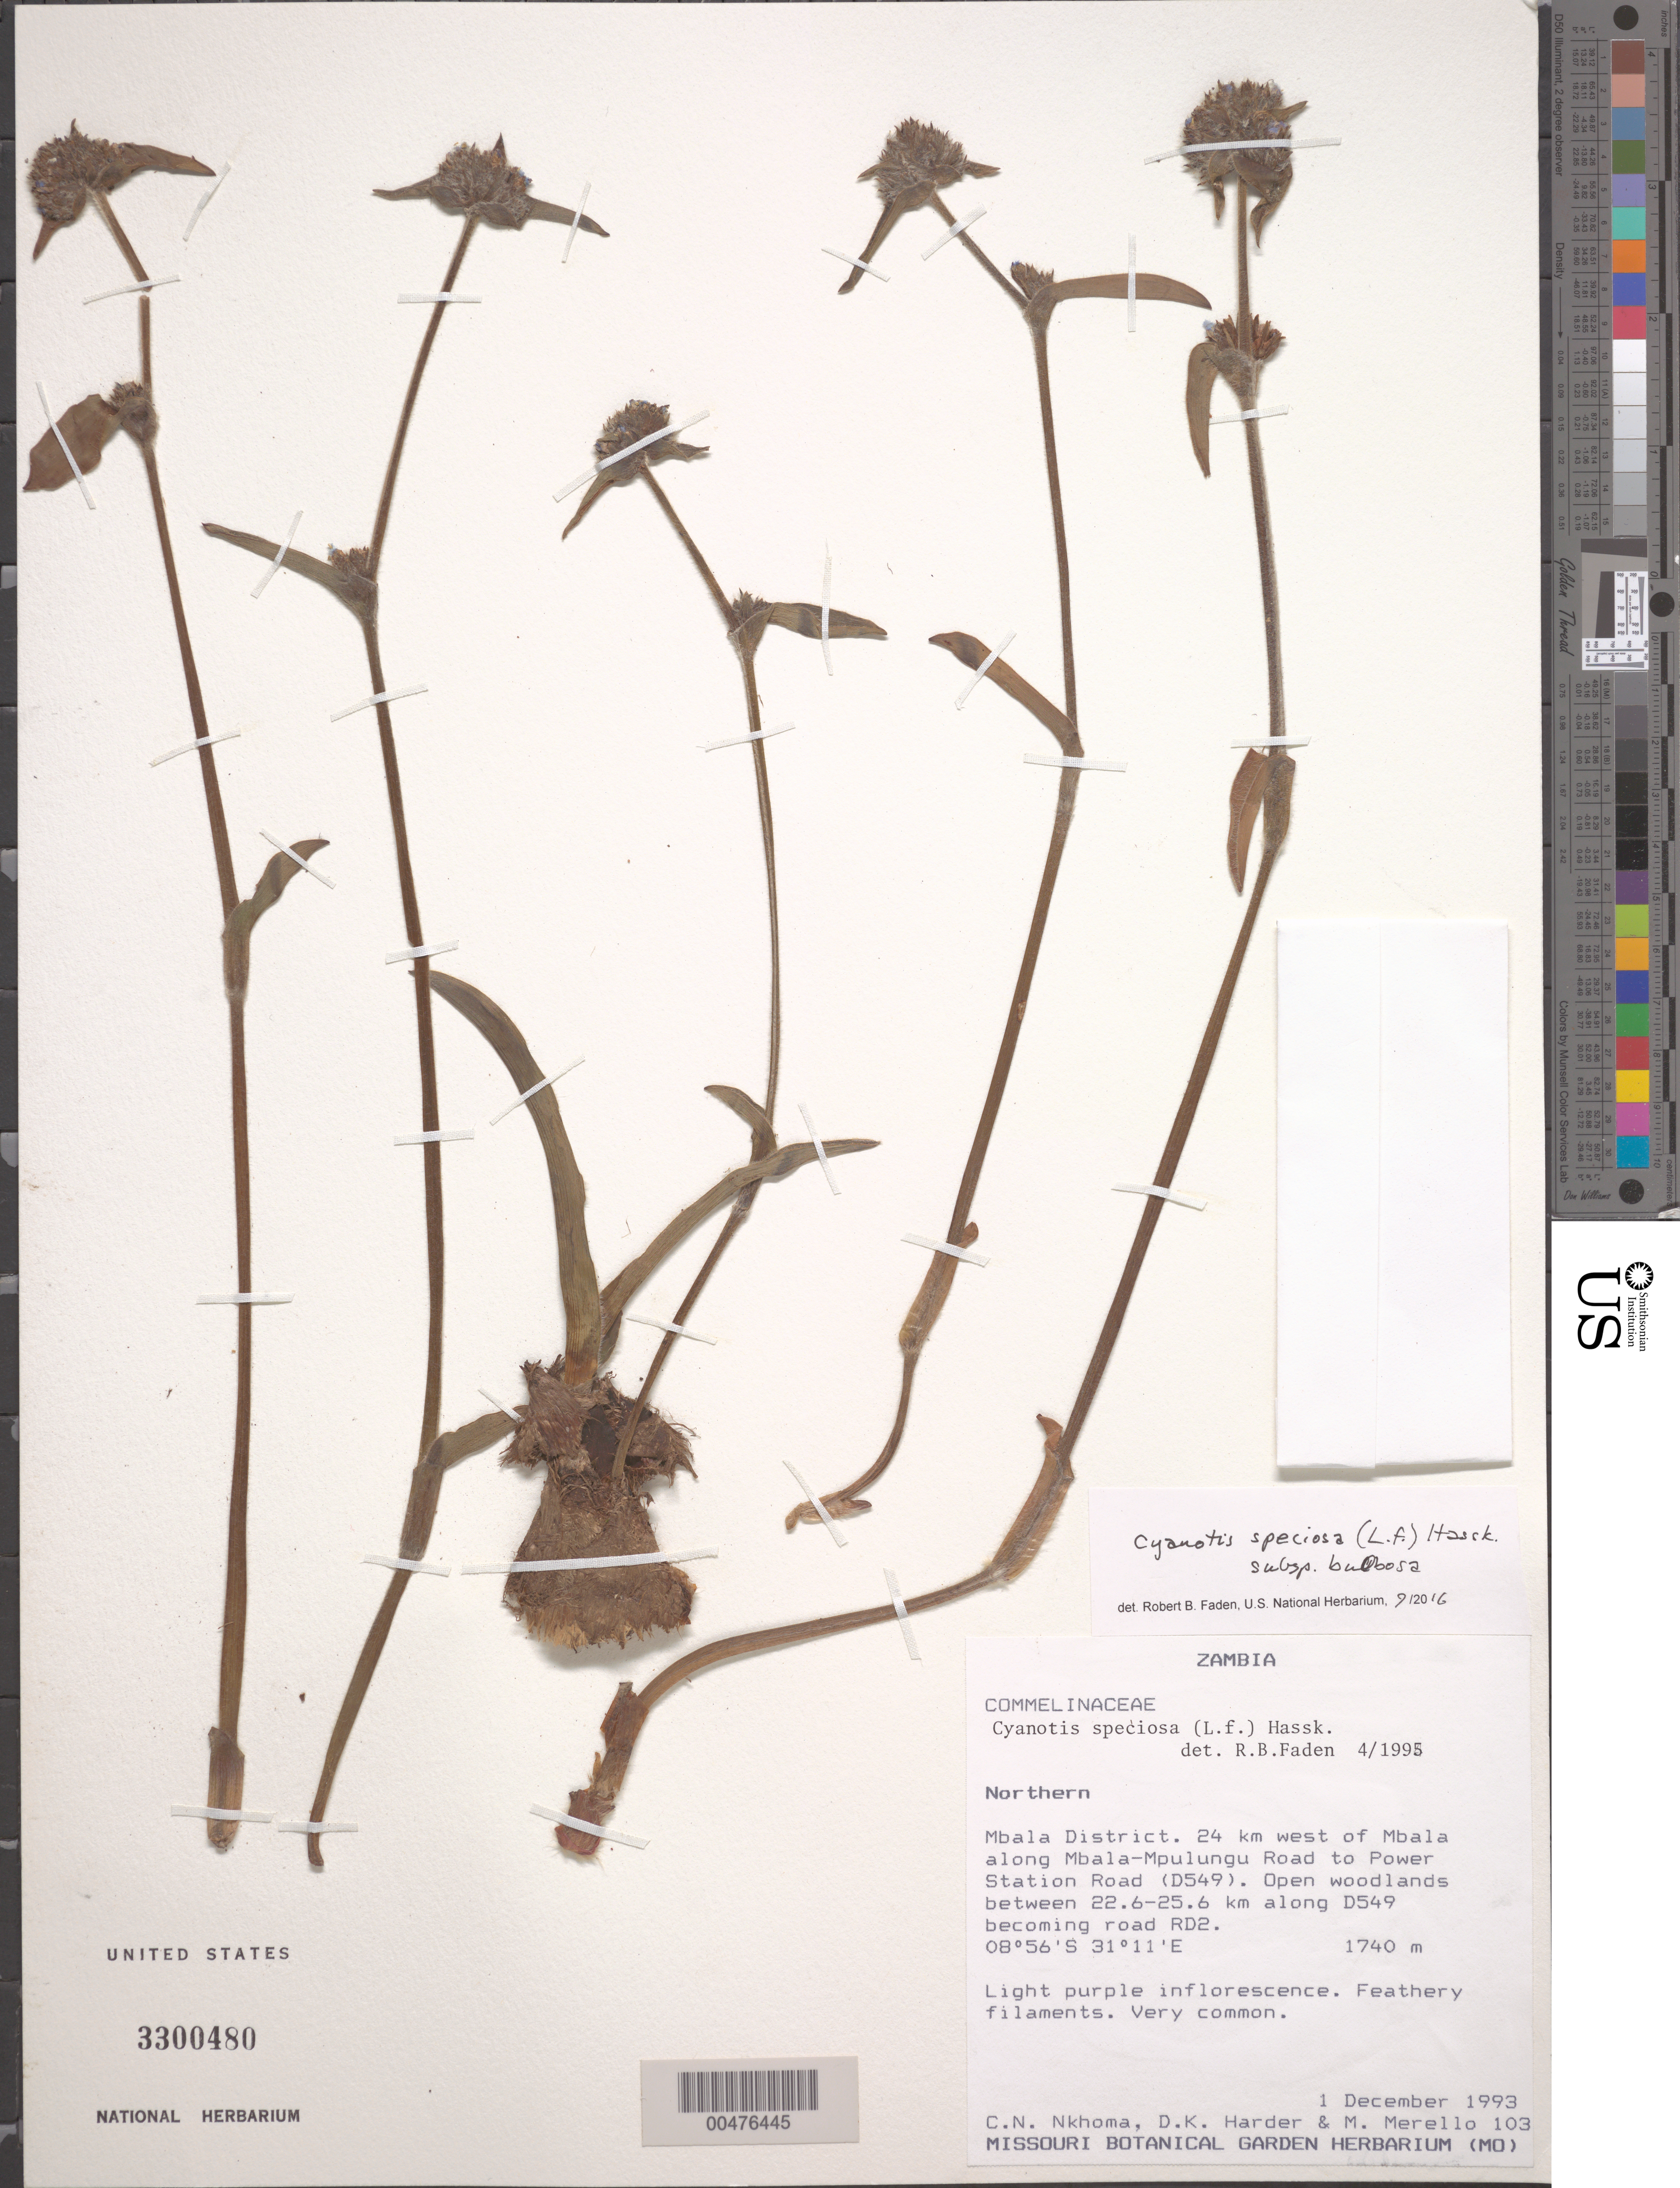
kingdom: Plantae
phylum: Tracheophyta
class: Liliopsida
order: Commelinales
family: Commelinaceae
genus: Cyanotis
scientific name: Cyanotis speciosa subsp. bulbosa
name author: Faden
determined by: Faden, Robert B., (US), Smithsonian Institution - National Museum of Natural History (UNITED STATES)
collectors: C. Nkhoma, D. Harder & M. Merello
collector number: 103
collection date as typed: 01 Dec 1993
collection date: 1993-12-01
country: Zambia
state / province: Northern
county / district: Mbala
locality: W of mbala along mbala-mpulungu road to power station road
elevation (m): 1740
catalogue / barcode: US 3300480